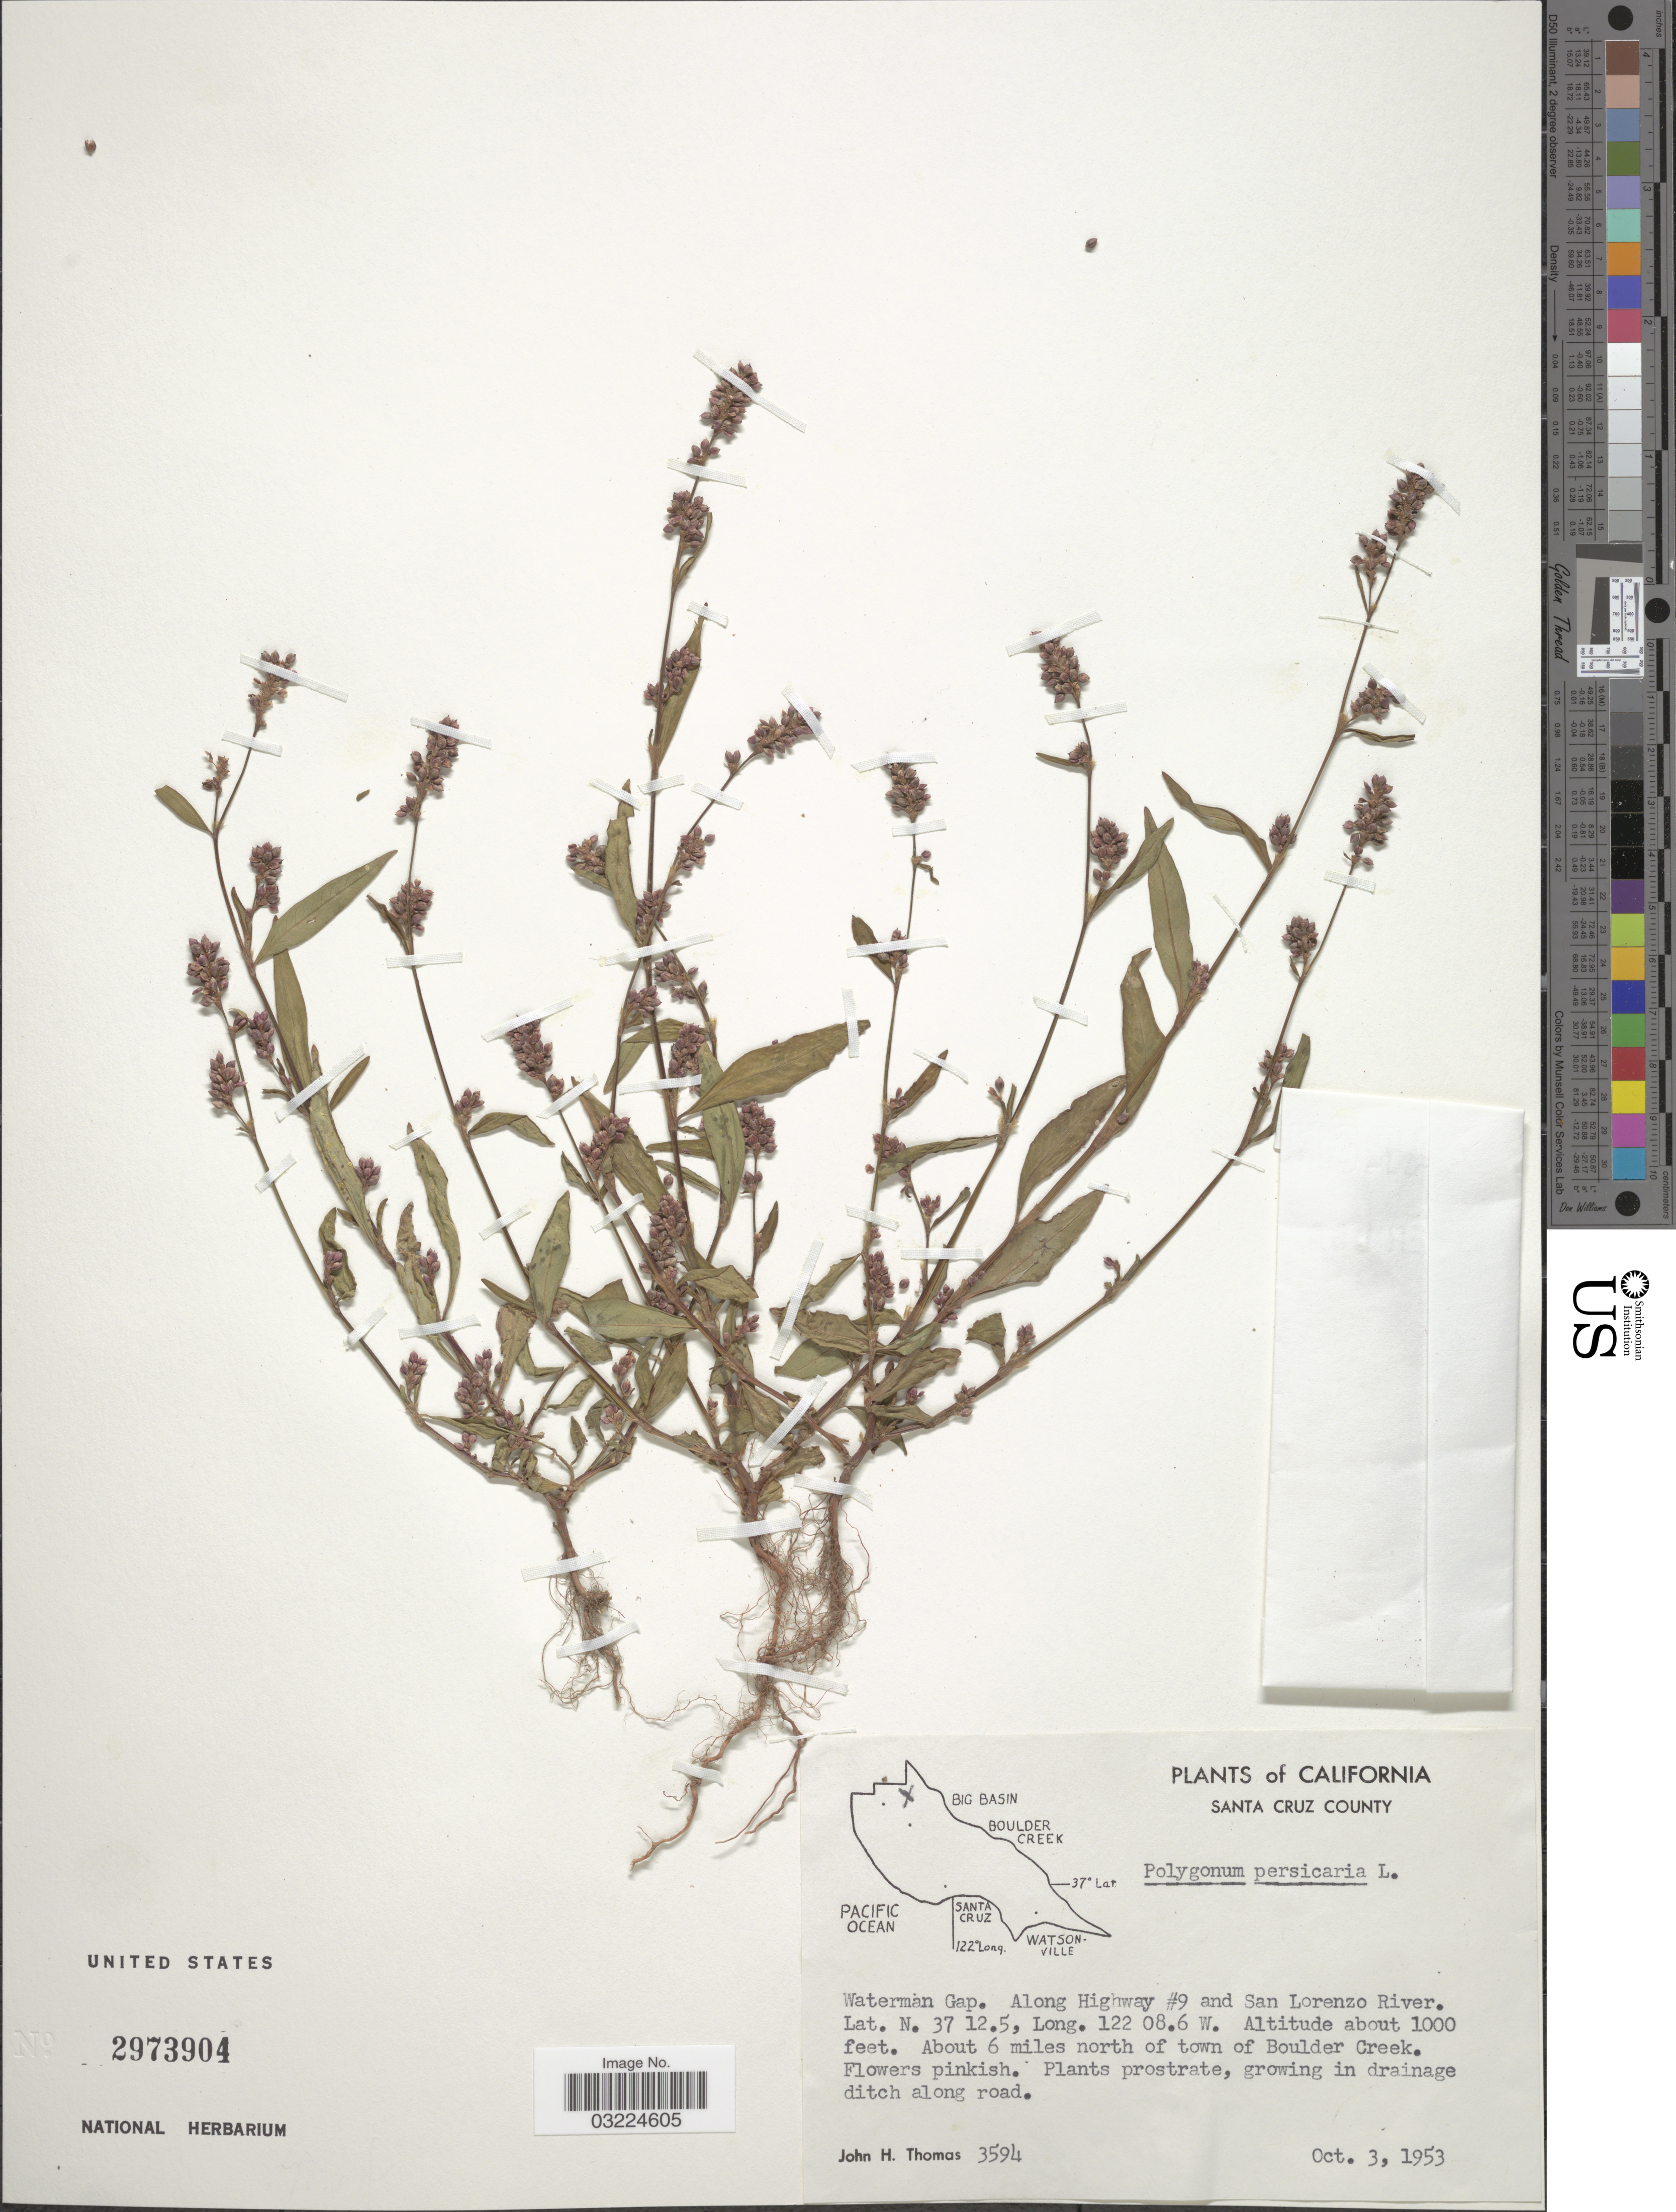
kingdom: Plantae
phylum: Tracheophyta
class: Magnoliopsida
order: Caryophyllales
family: Polygonaceae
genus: Persicaria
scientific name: Persicaria maculosa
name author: S.F. Gray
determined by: Atha, D. E.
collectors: J. H. Thomas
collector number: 3594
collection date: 1953-10-03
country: United States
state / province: California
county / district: Santa Cruz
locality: Santa Cruz County. Waterman Gap. Along Highway #9 and San Lorenzo River. About 6 miles north of town of Boulder Creek.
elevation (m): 305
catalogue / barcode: US 2973904